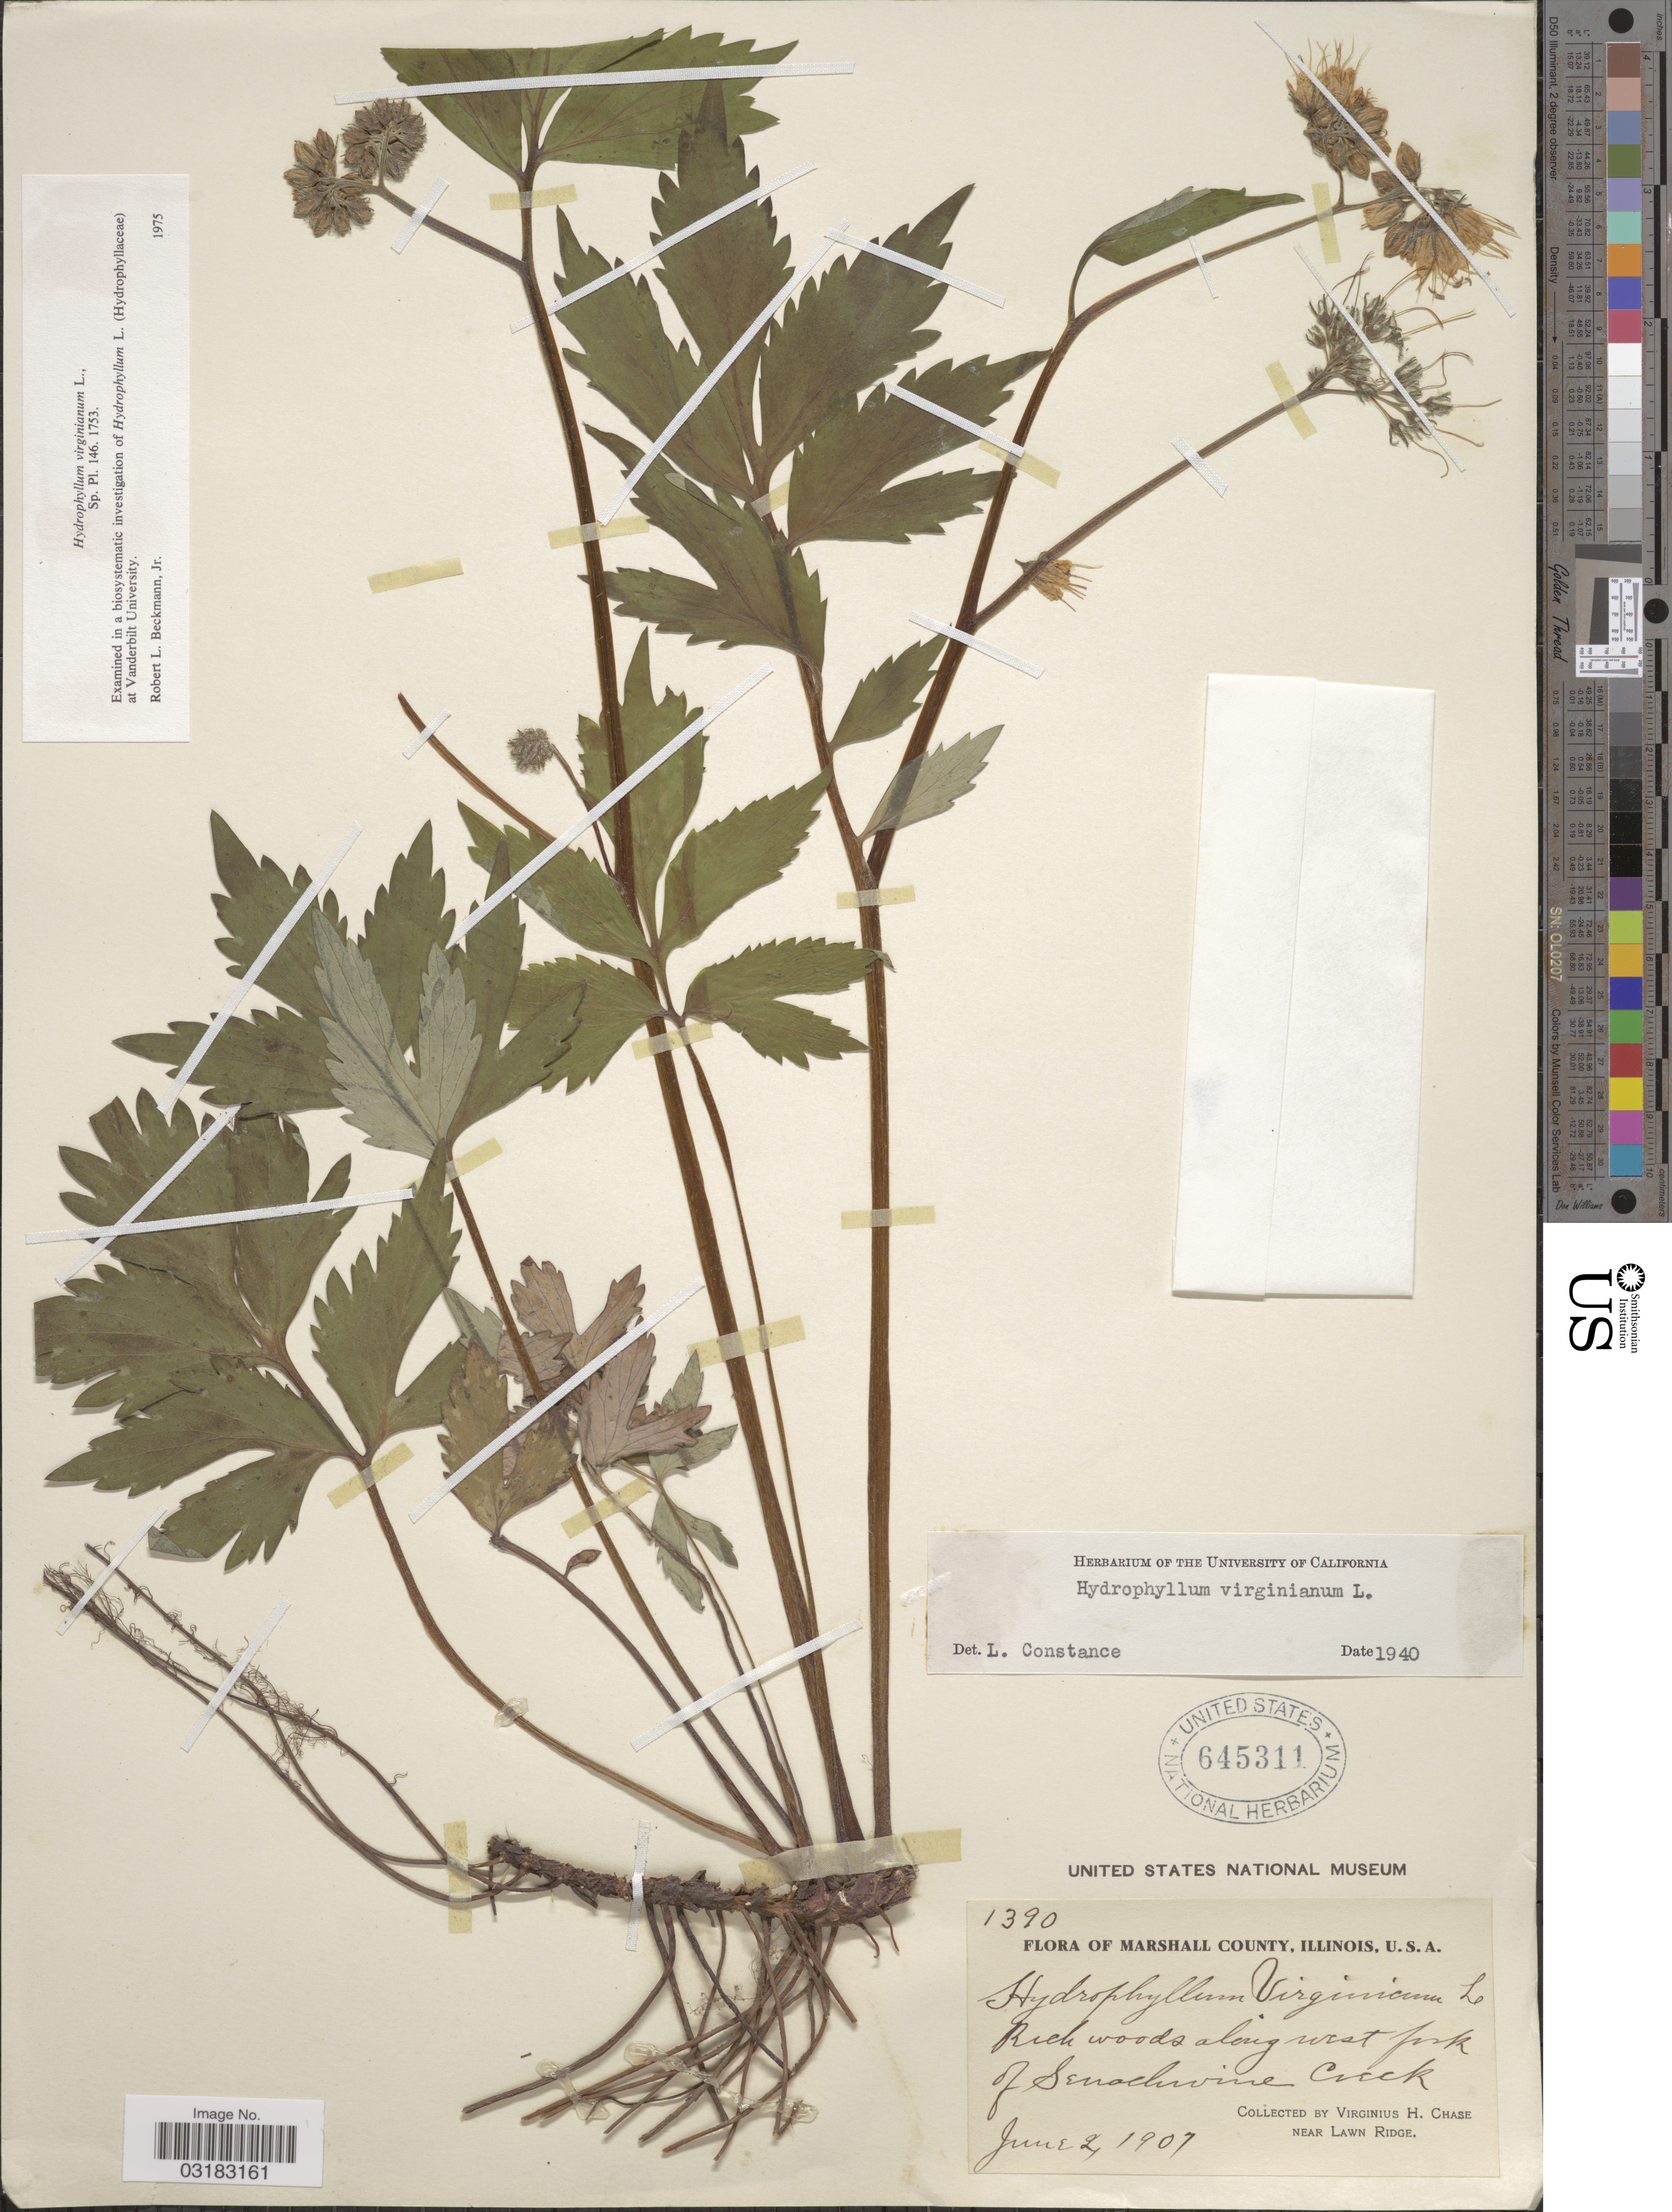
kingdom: Plantae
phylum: Tracheophyta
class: Magnoliopsida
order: Boraginales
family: Hydrophyllaceae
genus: Hydrophyllum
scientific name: Hydrophyllum virginianum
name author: L.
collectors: V. H. Chase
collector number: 1390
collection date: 1907-06-02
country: United States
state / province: Illinois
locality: Marshall County. Rich woods along west fork of Senachwine Creek.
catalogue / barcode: US 645311